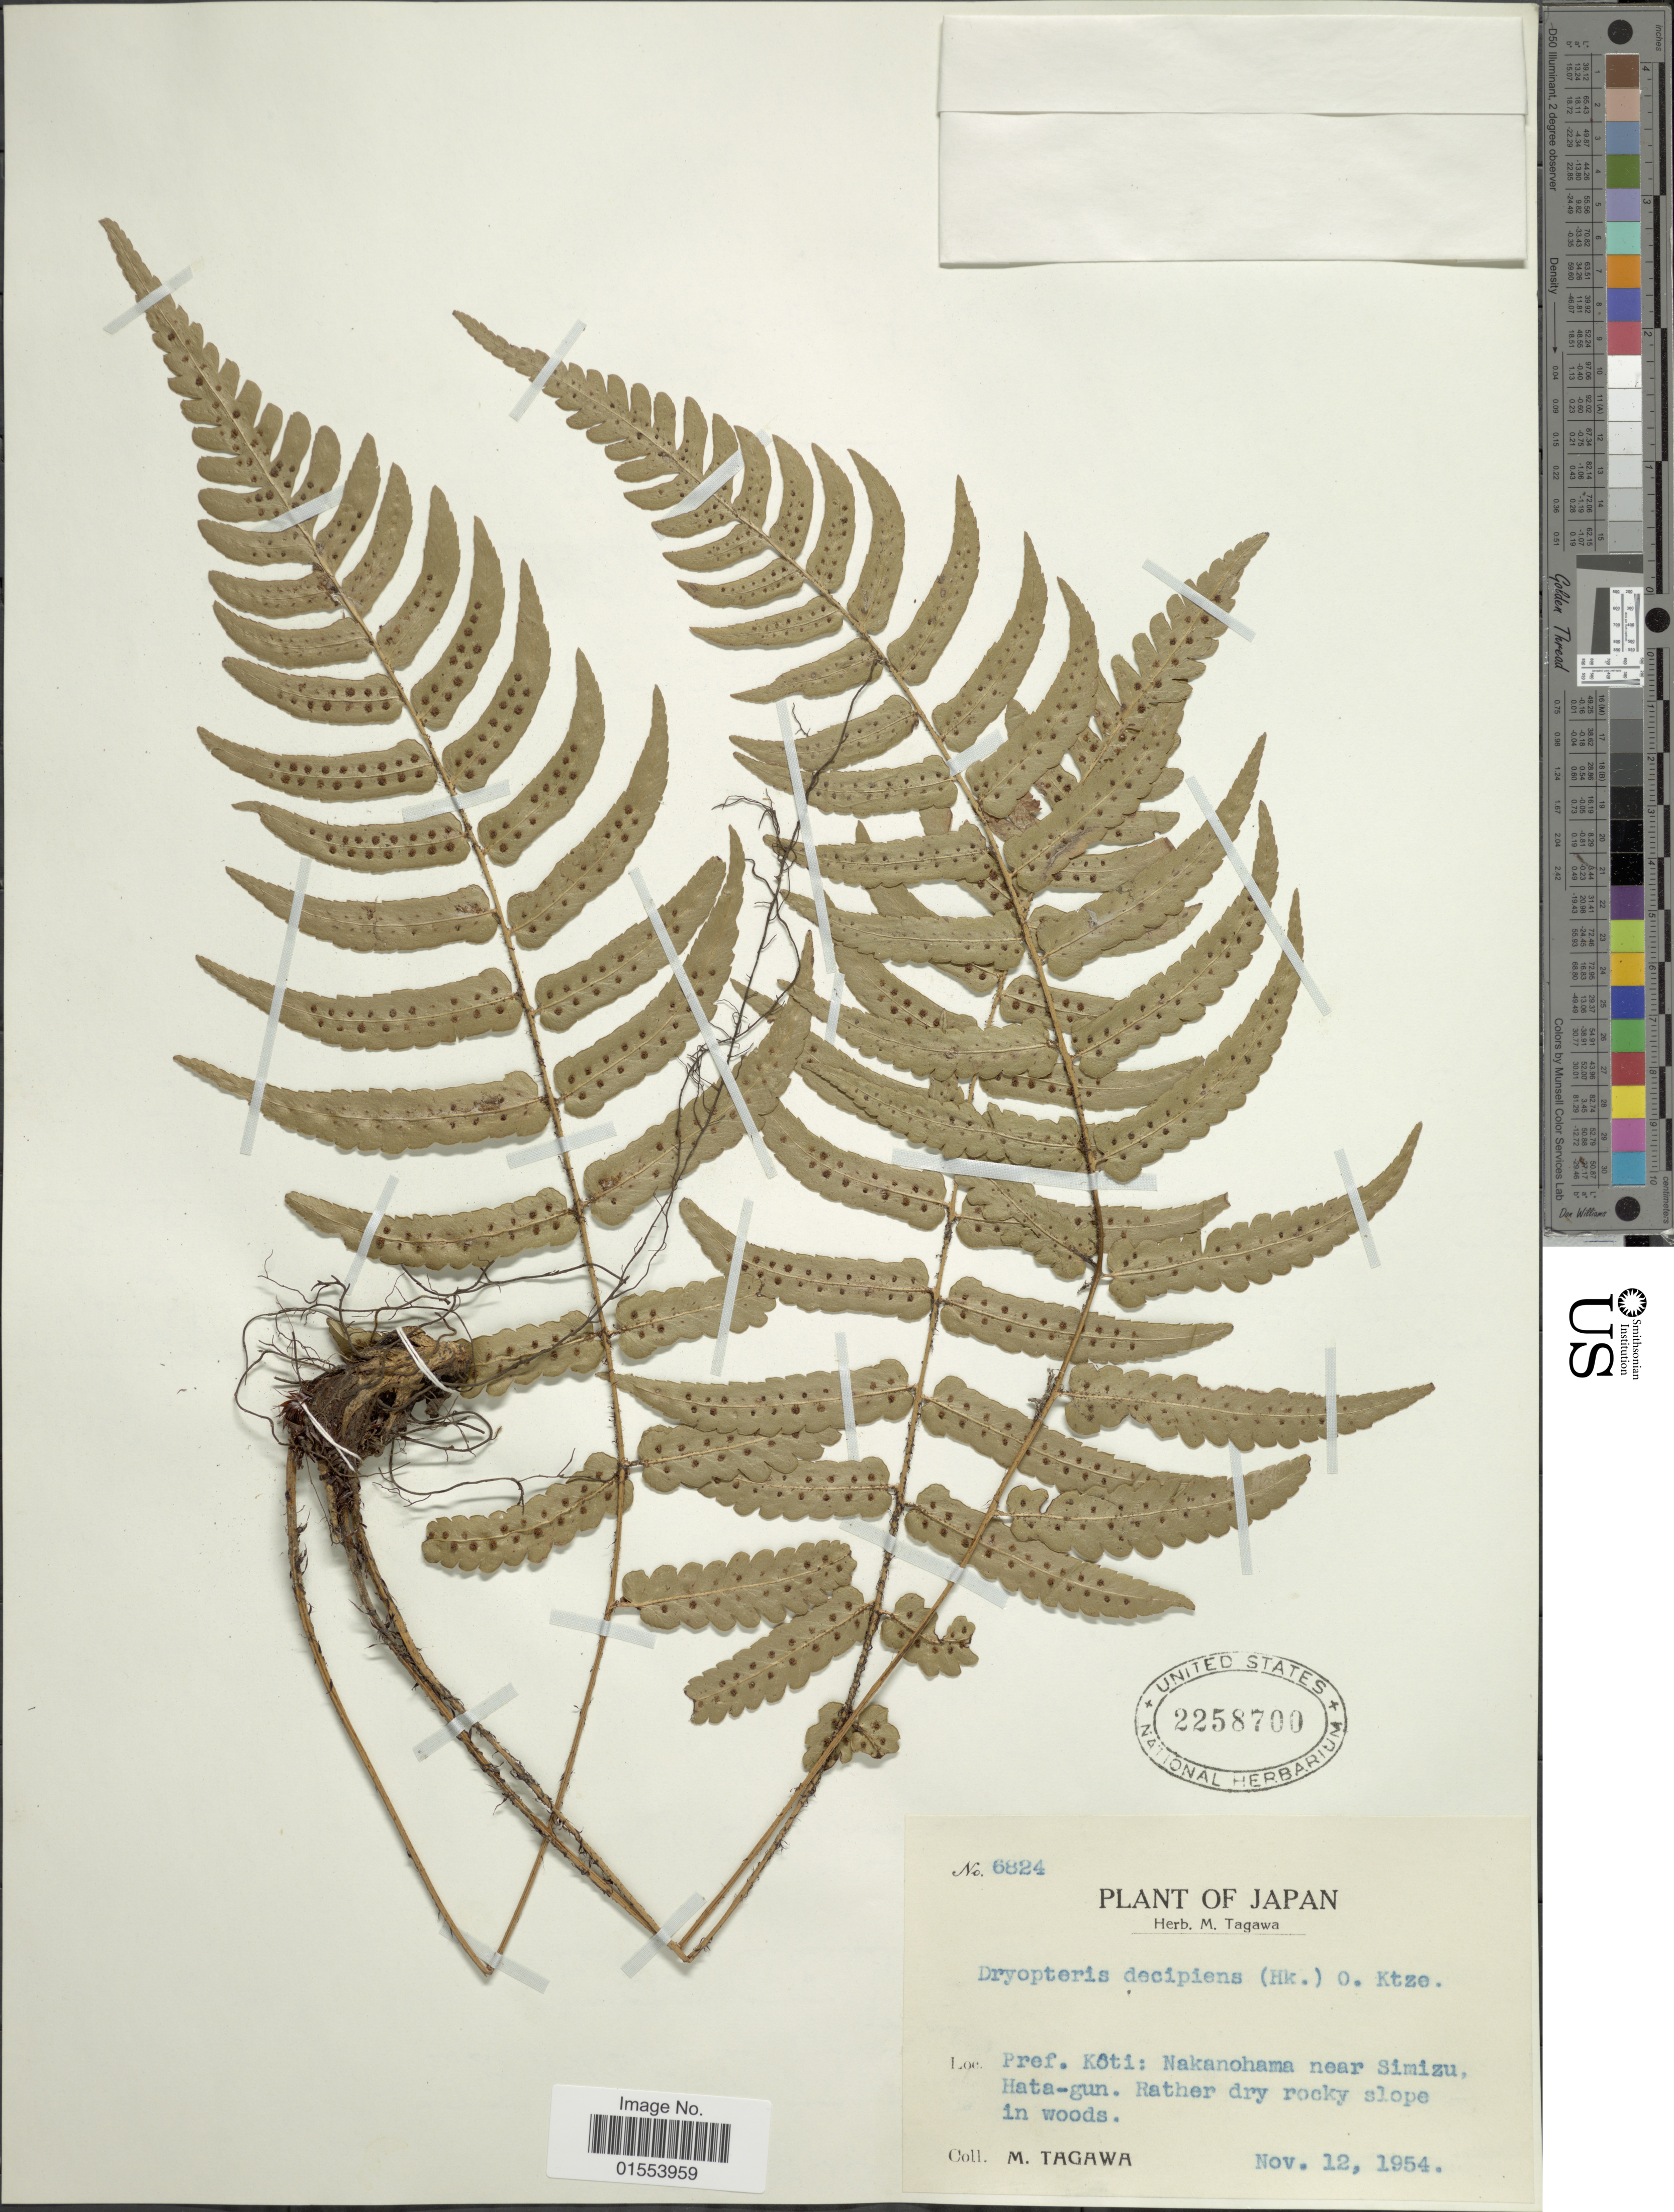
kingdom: Plantae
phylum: Tracheophyta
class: Polypodiopsida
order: Polypodiales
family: Dryopteridaceae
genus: Dryopteris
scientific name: Dryopteris decipiens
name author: (Hook.) Kuntze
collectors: M. Tagawa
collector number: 6824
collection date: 1954-11-12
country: Japan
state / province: Koti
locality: Japan, Pref. Koti: Nakanohama near simizu Hata-gun.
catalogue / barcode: US 2258700